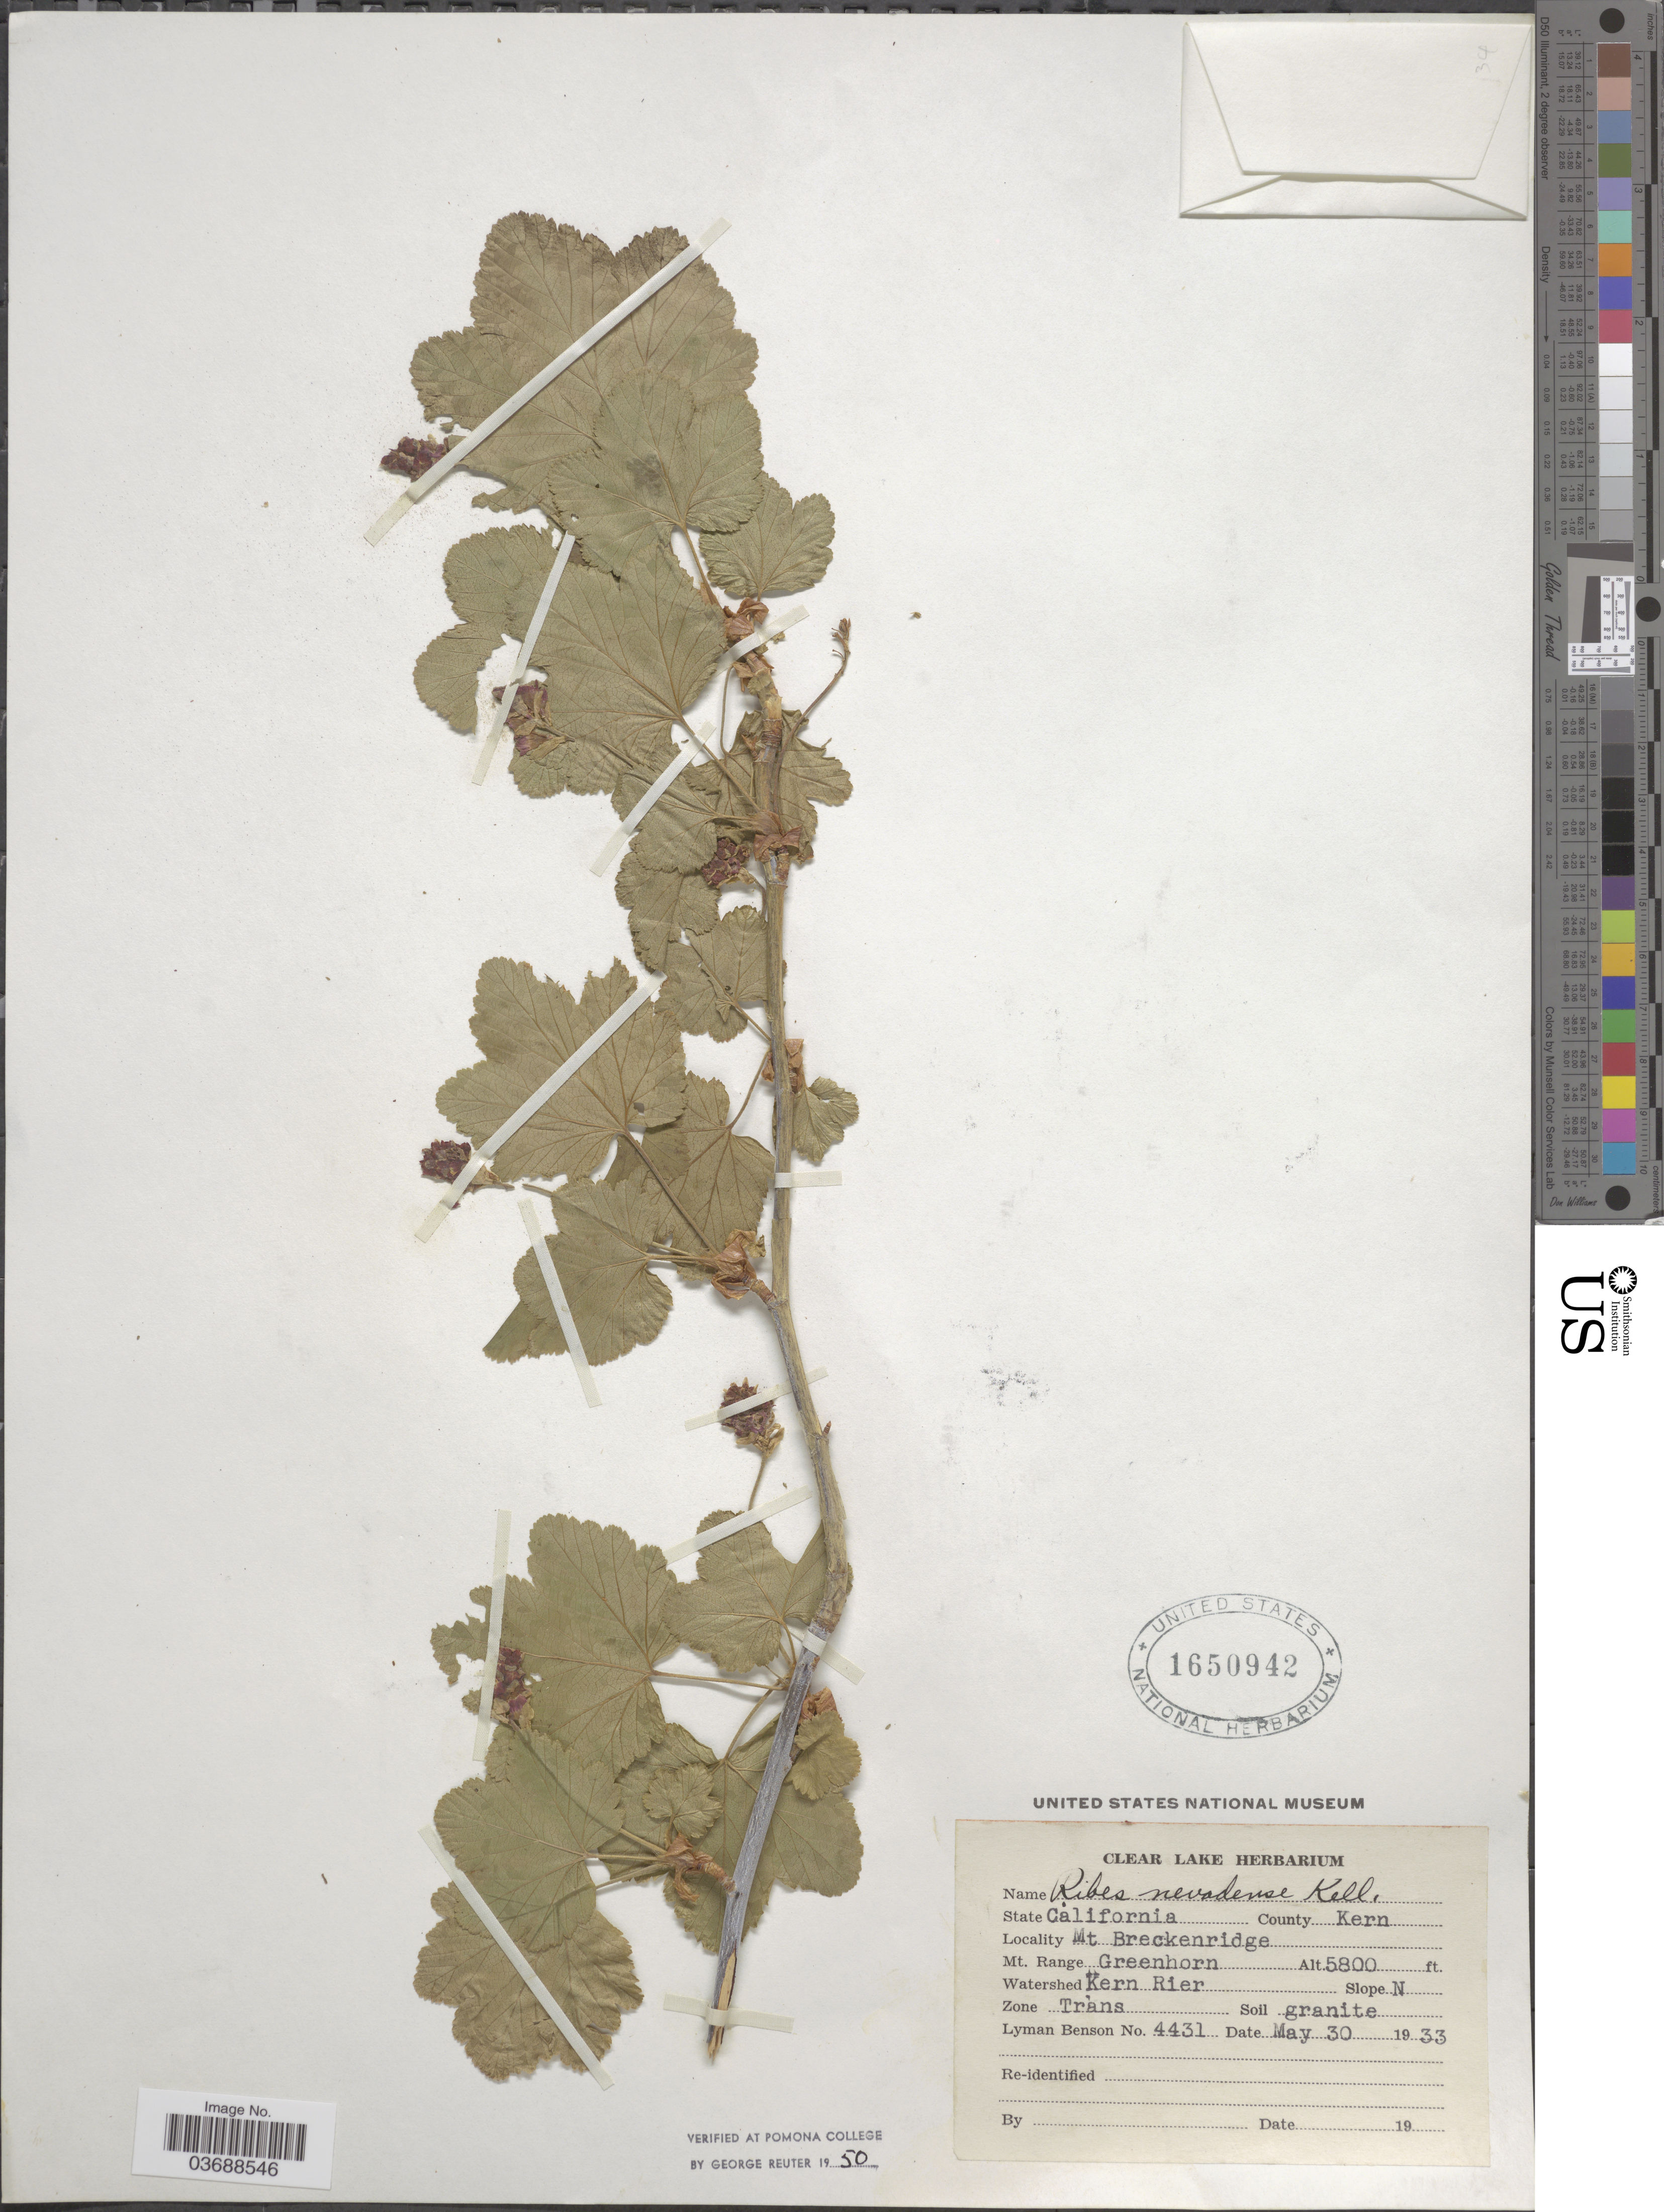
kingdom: Plantae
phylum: Tracheophyta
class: Magnoliopsida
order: Saxifragales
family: Grossulariaceae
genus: Ribes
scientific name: Ribes nevadense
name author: Kellogg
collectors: L. D. Benson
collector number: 4431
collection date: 1933-05-30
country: United States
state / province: California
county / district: Kern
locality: County Kern, Mt Breckenridge, Mt. Range Greenhorn, Watershed Kern River. Slope N, Zone Trans.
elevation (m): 1768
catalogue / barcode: US 1650942